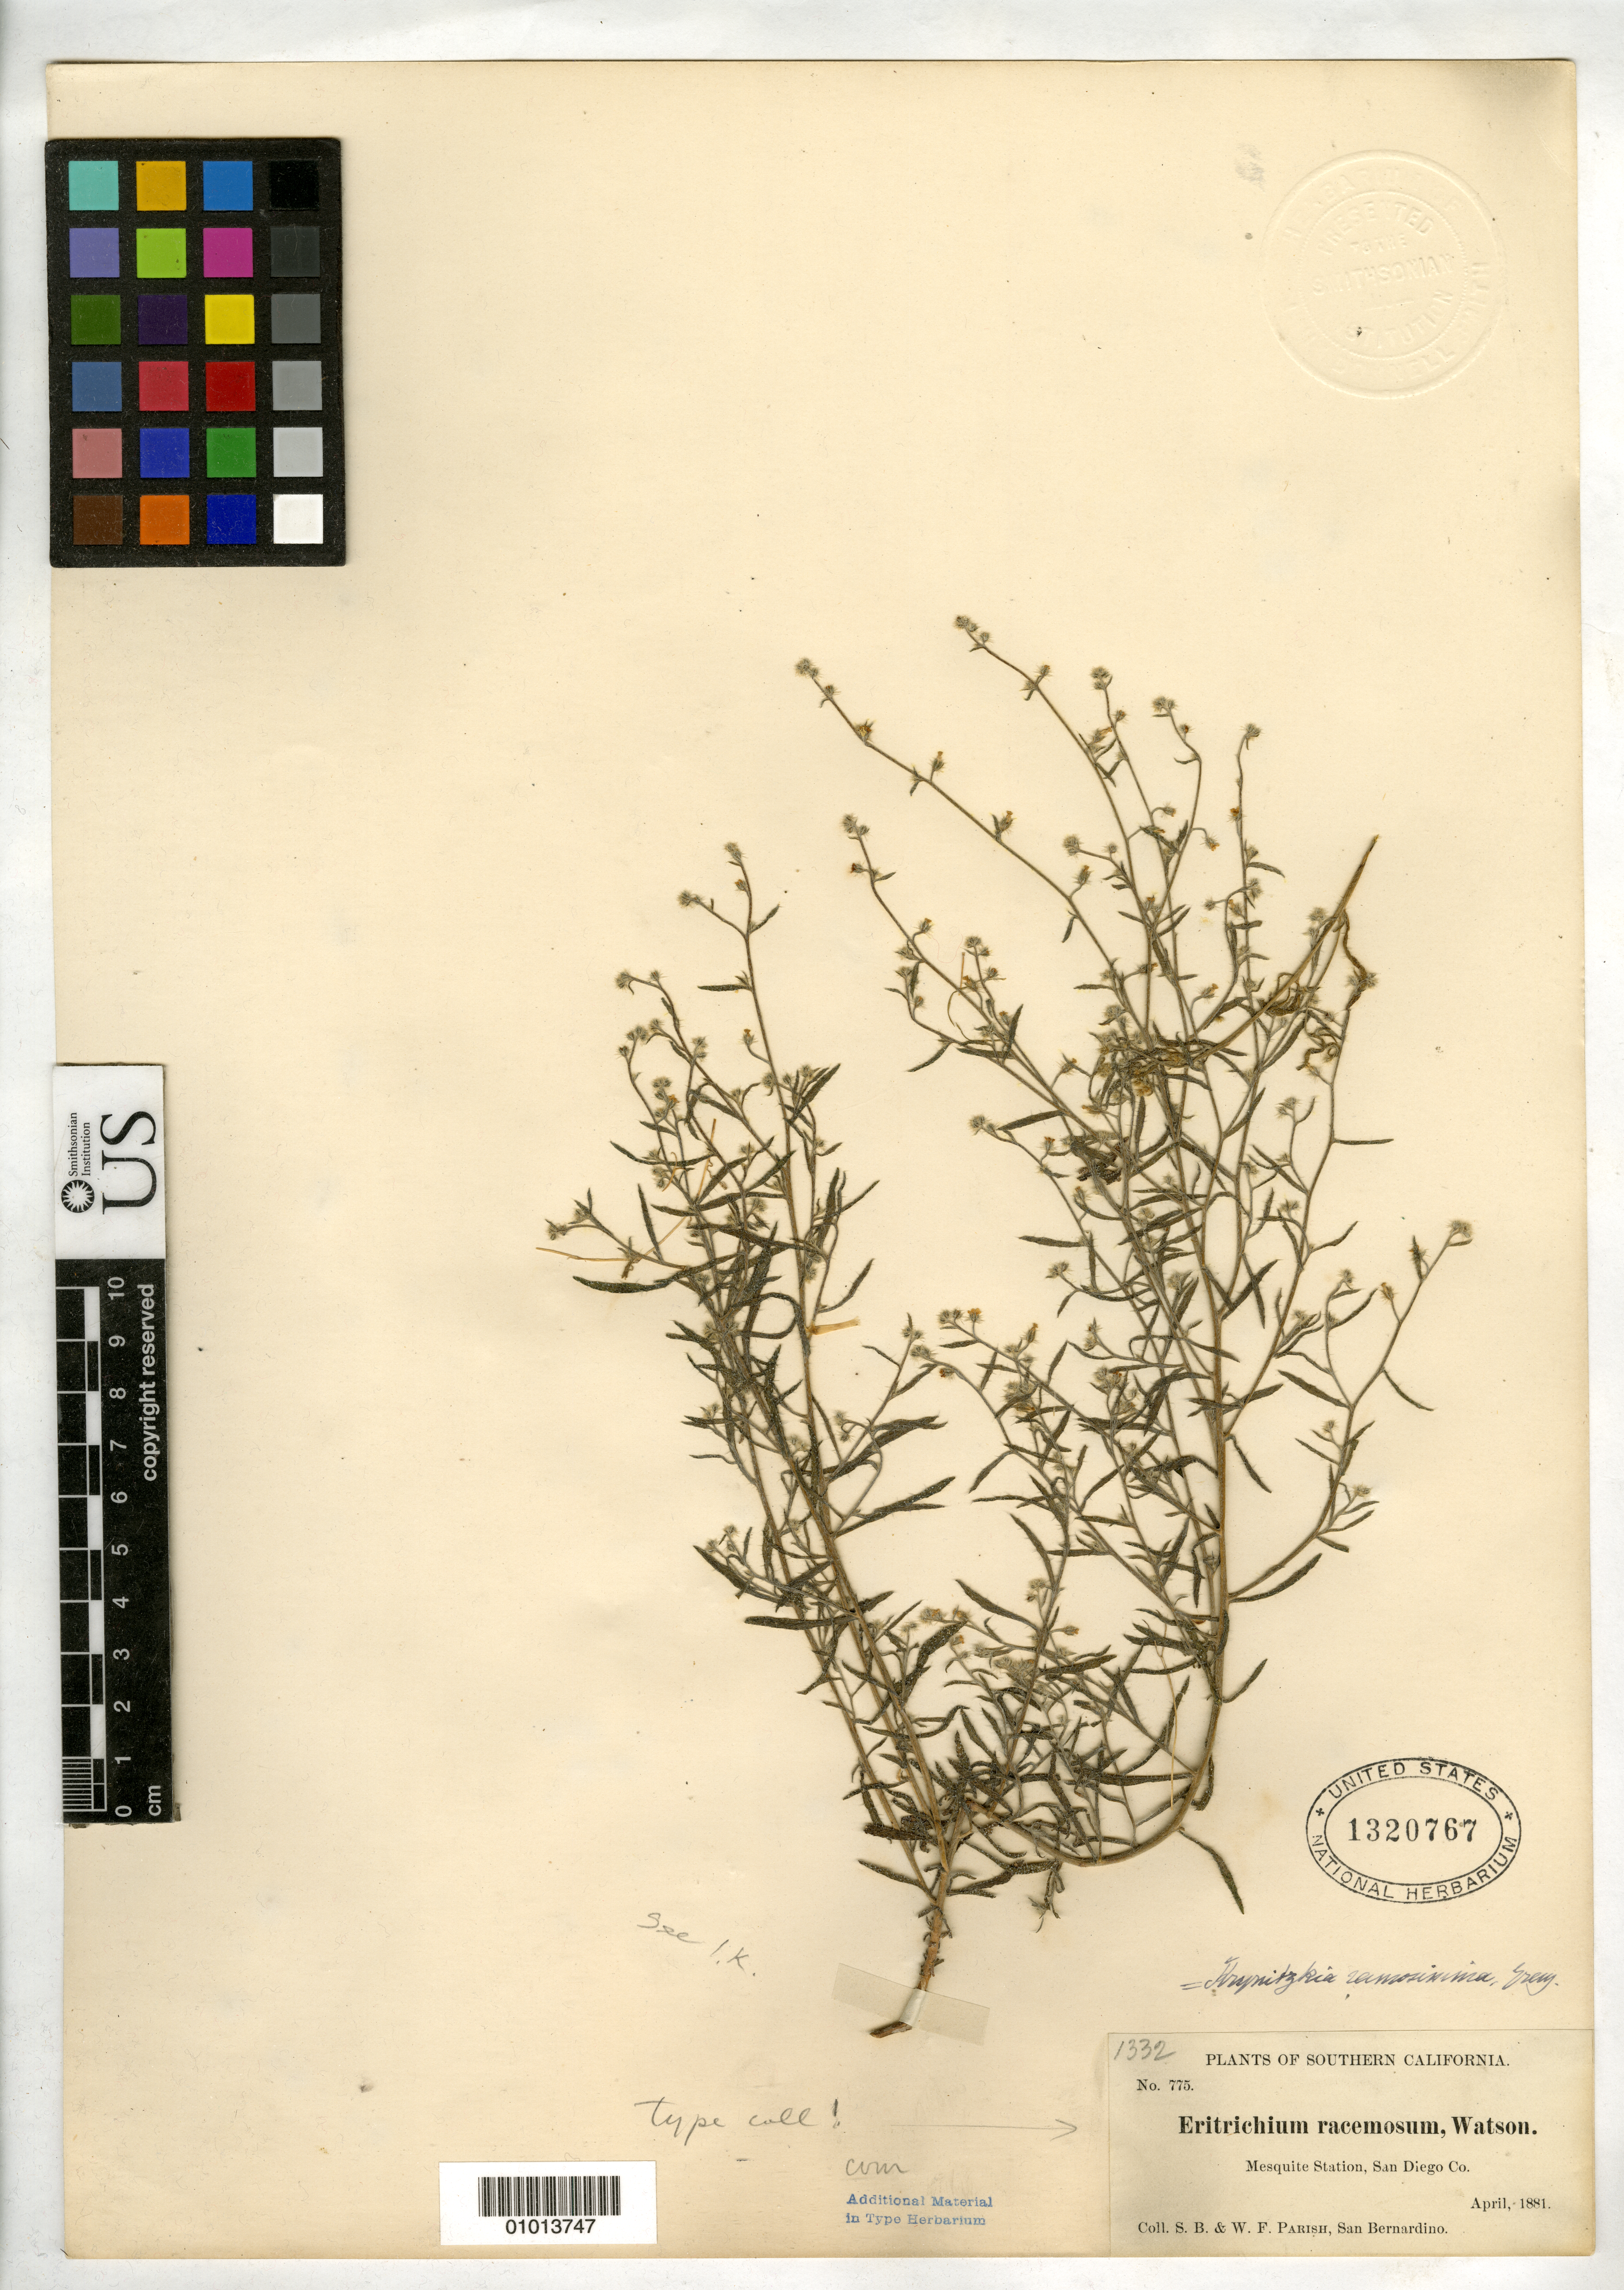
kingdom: Plantae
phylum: Tracheophyta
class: Magnoliopsida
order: Boraginales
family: Boraginaceae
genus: Eritrichium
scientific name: Eritrichium racemosum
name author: S. Watson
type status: Type Collection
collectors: S. B. Parish & W. F. Parish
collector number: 775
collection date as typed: Apr 1881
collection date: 1881-04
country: United States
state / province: California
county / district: San Diego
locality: Mesquite Station, San Bernardino.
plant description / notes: Specimen ex John Donnell Smith herbarium.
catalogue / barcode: US 1320767